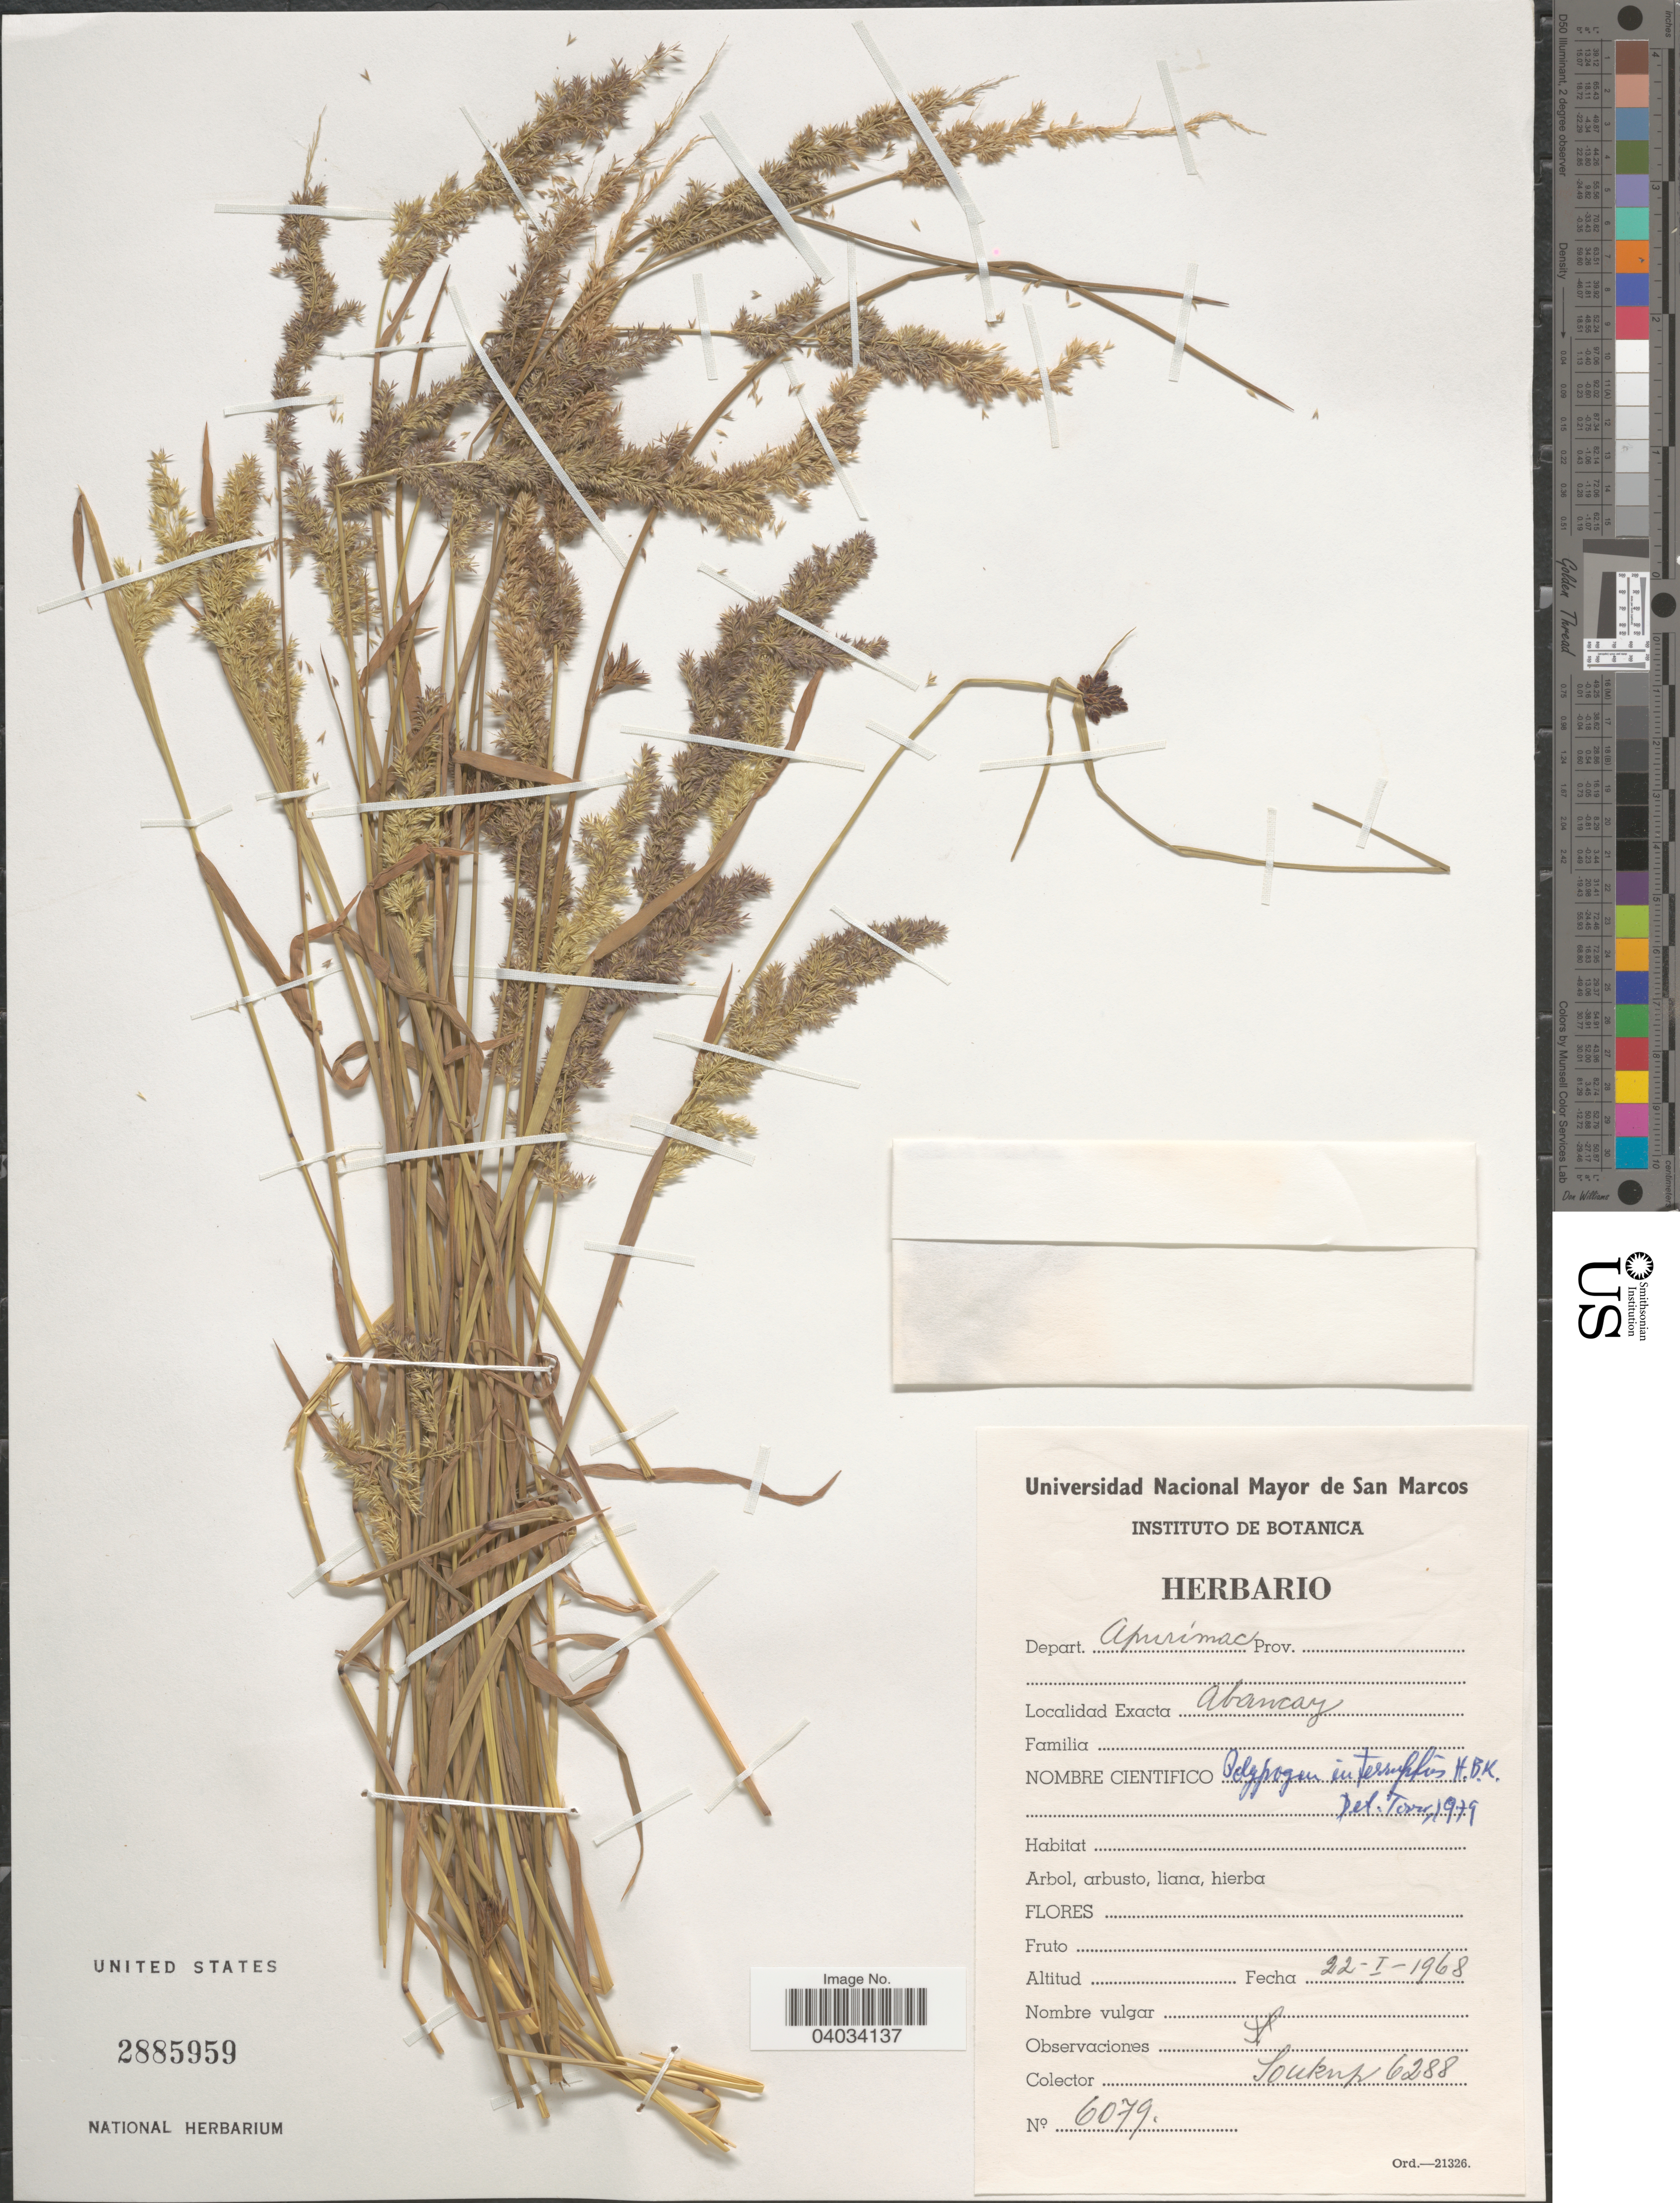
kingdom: Plantae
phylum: Tracheophyta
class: Liliopsida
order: Poales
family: Poaceae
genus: Polypogon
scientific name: Polypogon interruptus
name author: Kunth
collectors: -- Soukup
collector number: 6288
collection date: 1968-01-22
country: Peru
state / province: Apurímac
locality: Depart. Apurimac. Abancay.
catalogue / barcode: US 2885959